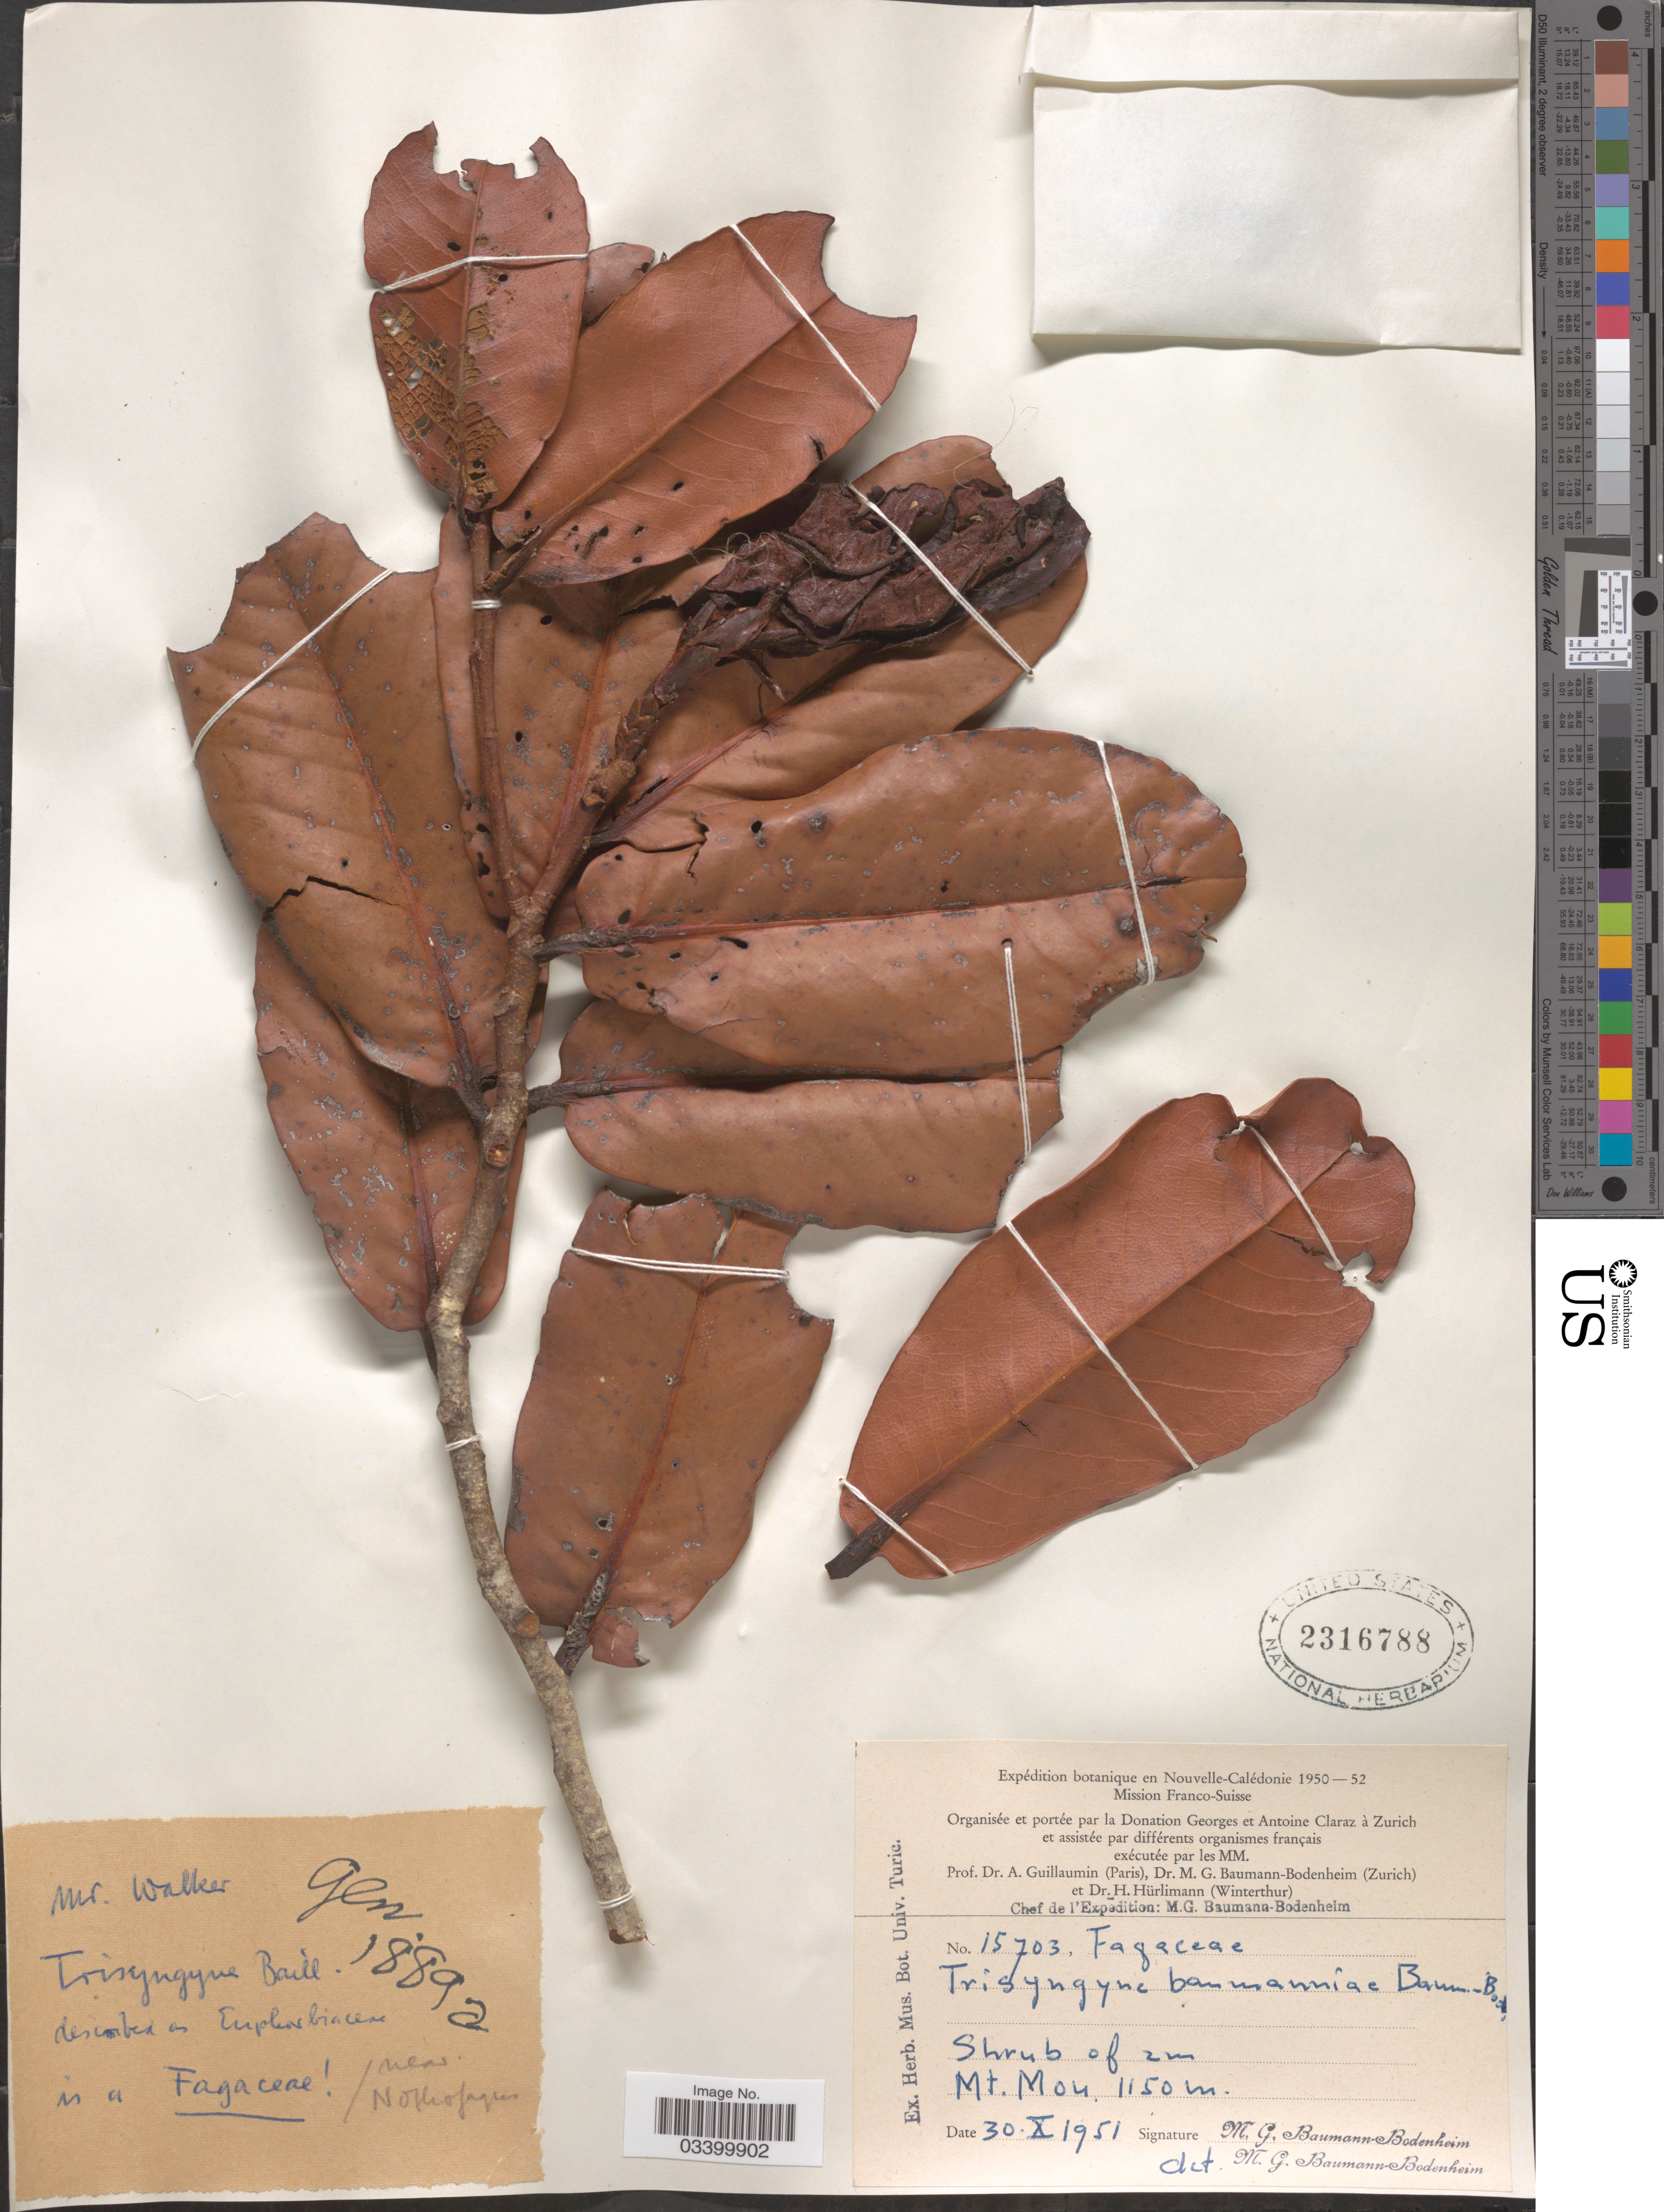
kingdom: Plantae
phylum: Tracheophyta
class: Magnoliopsida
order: Fagales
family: Nothofagaceae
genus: Nothofagus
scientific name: Nothofagus baumanniae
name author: (Baum.-Bod.) Steenis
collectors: M. G. Baumann-Bodenheim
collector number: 15703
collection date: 1951-10-30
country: New Caledonia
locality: Nouvelle-Calédonie. Mt. Mou.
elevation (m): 1150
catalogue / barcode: US 2316788